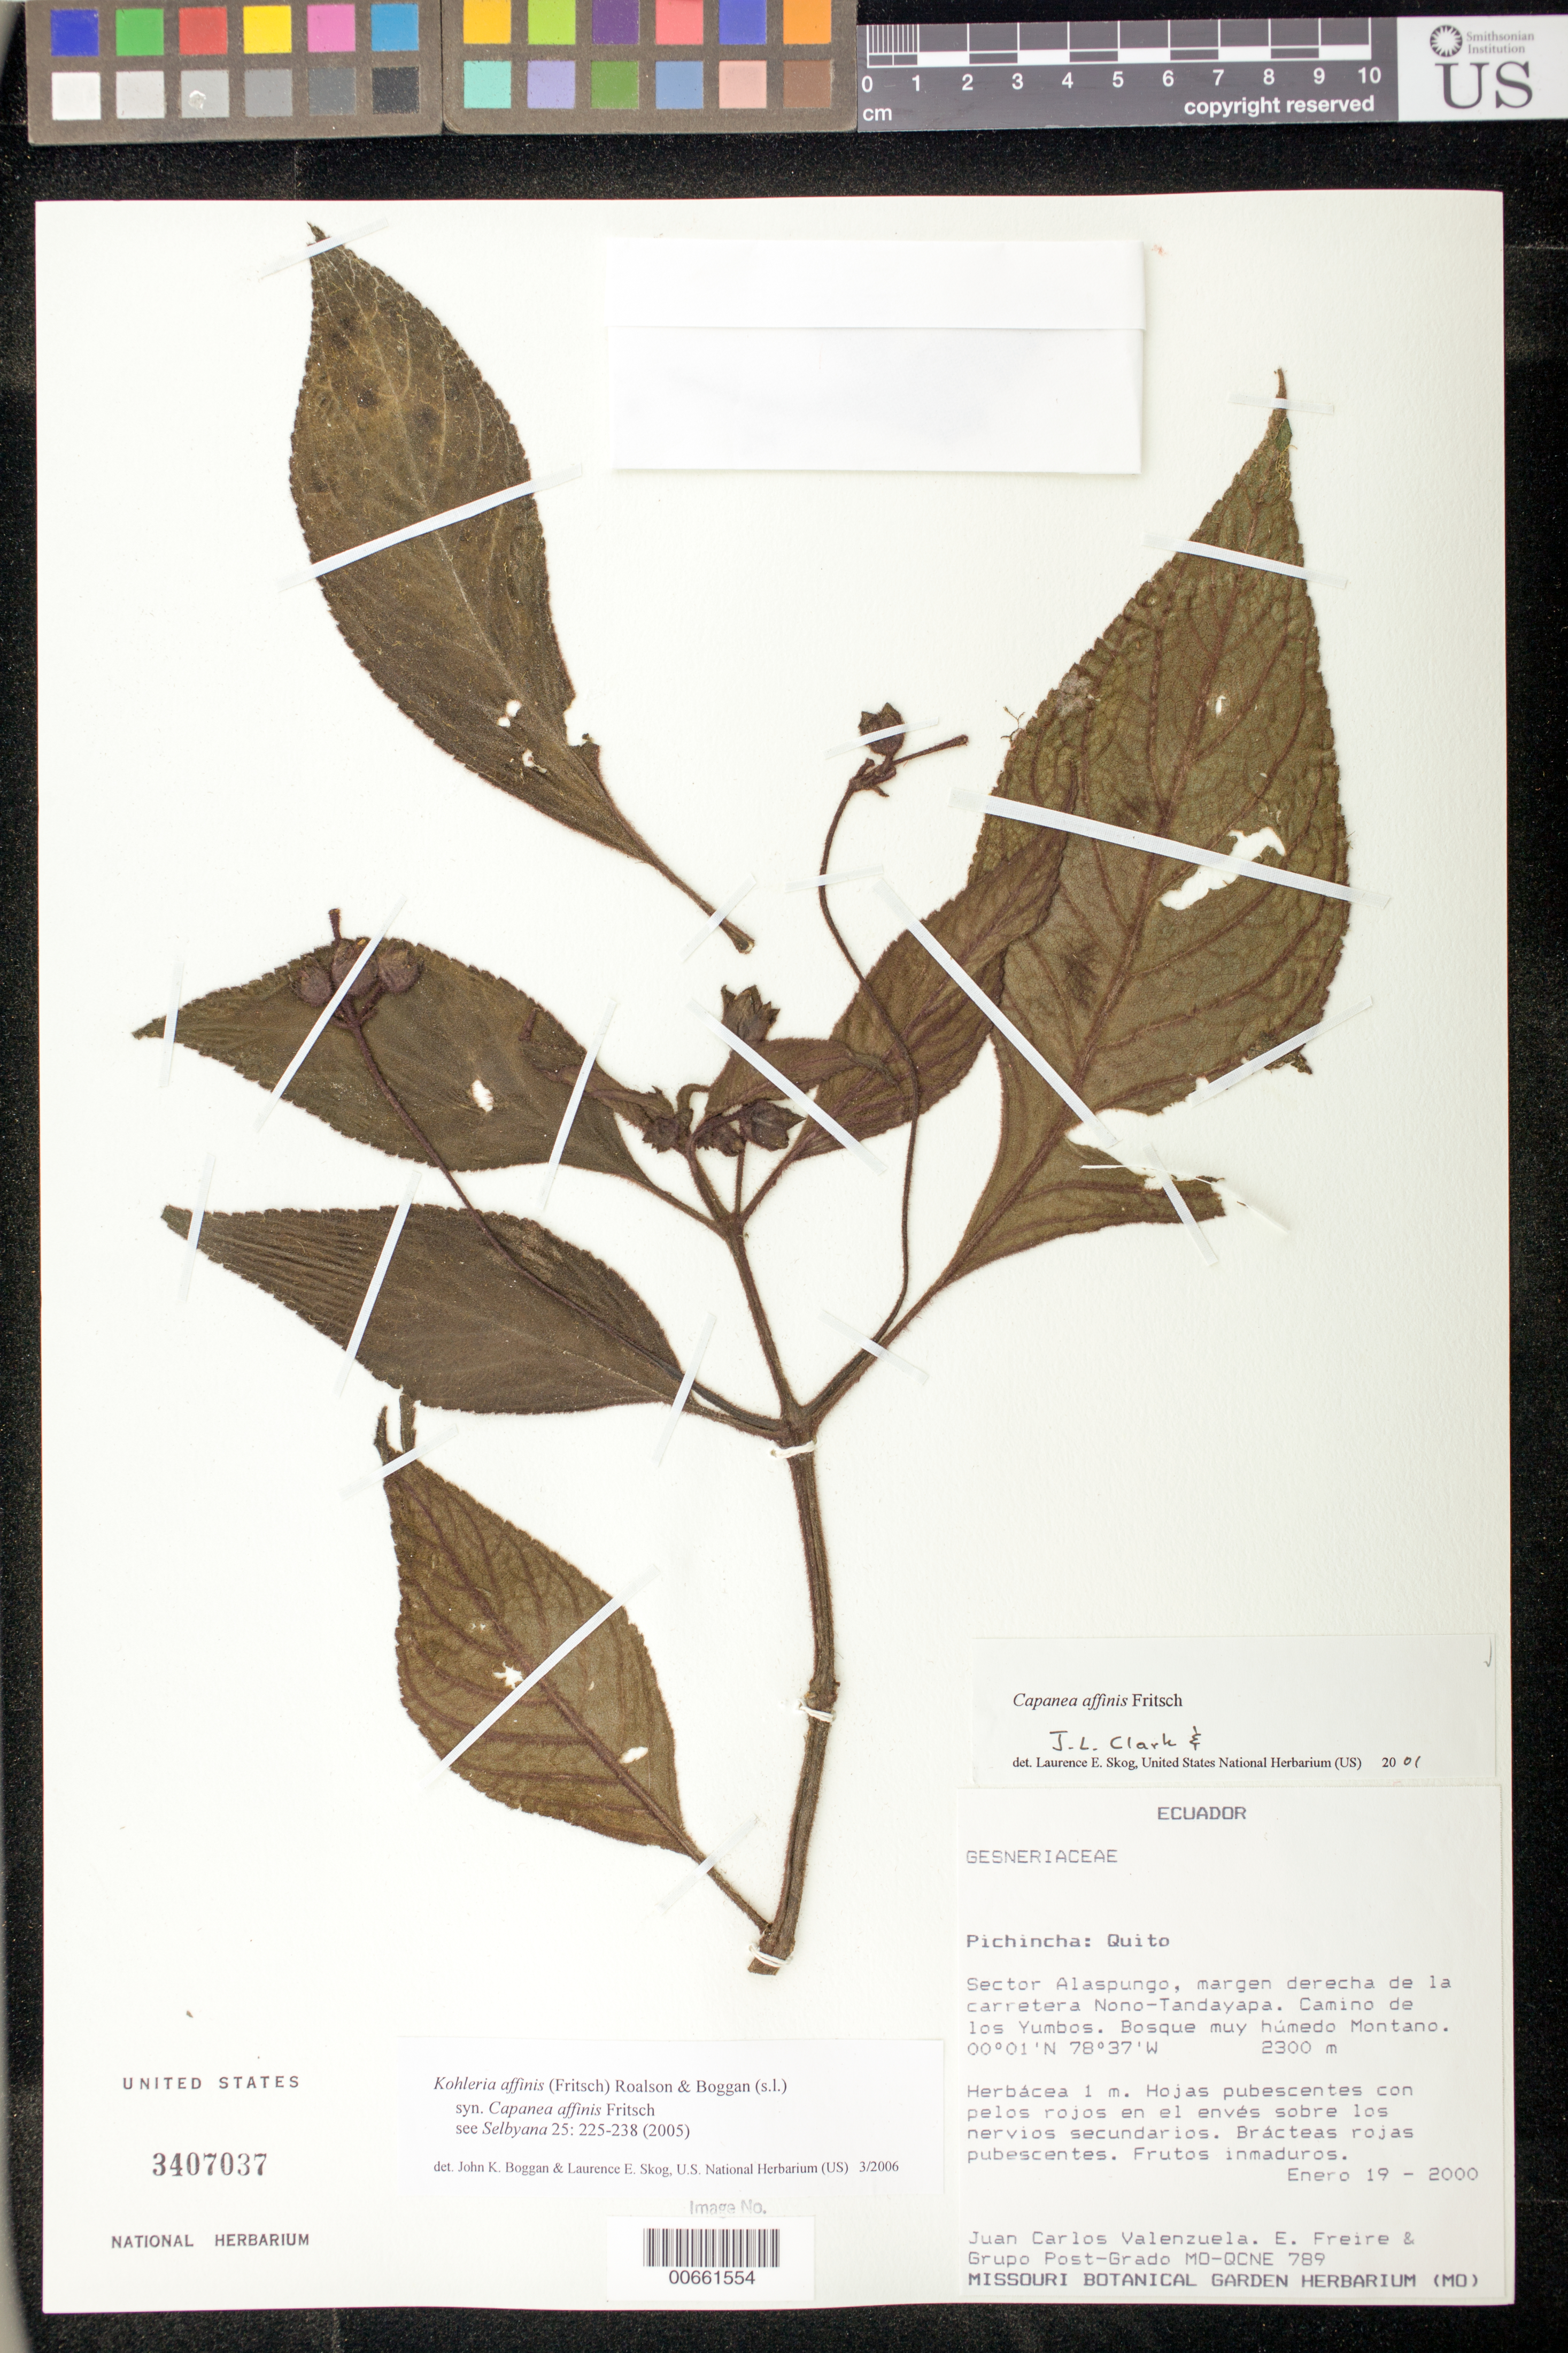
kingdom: Plantae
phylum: Tracheophyta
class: Magnoliopsida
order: Lamiales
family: Gesneriaceae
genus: Kohleria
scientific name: Kohleria affinis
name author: (Fritsch) Roalson & Boggan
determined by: Boggan, J. K.; Skog, L. E.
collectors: J. Valenzuela, E. Freire & Grupo Post-Grado MO-QCNE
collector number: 789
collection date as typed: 19 Jan 2000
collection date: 2000-01-19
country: Ecuador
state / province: Pichincha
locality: Quito, Sector Alaspungo, margen derecha de la carretera Nono-Tandayapa, camino de los Yumbos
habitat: Bosque muy húmedo montano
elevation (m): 2300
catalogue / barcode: US 3407037